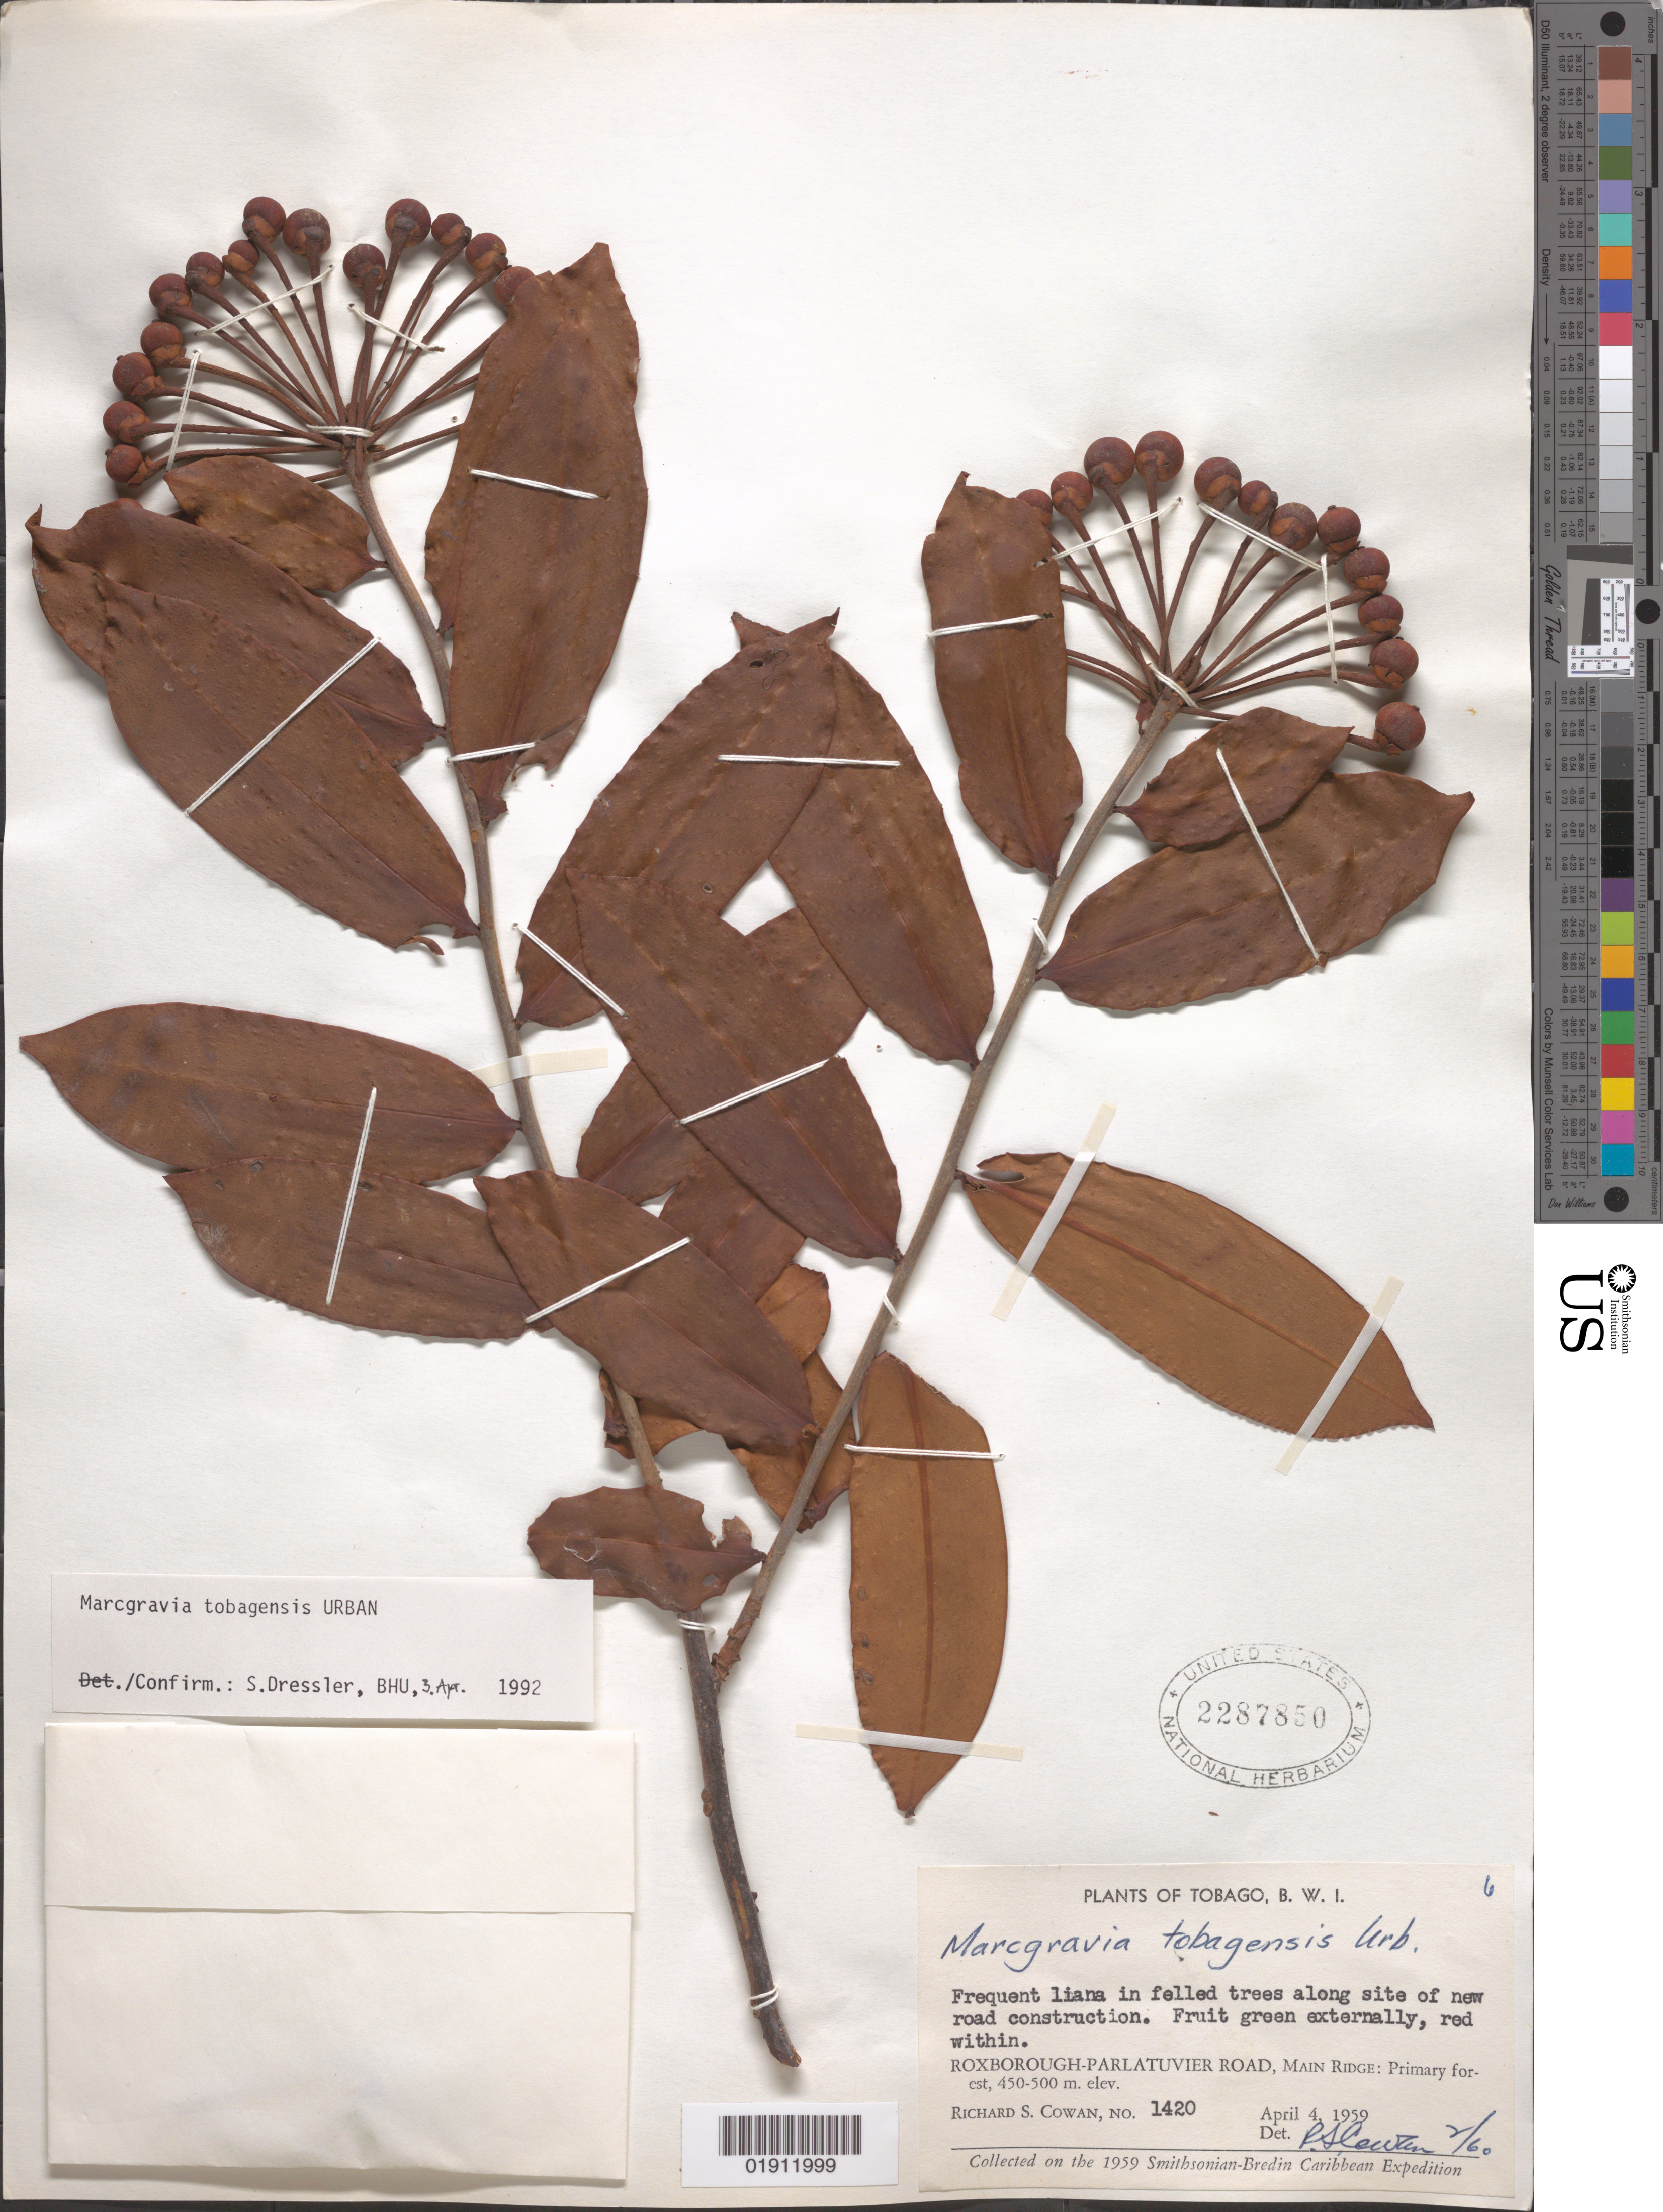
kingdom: Plantae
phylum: Tracheophyta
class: Magnoliopsida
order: Ericales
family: Marcgraviaceae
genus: Marcgravia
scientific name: Marcgravia tobagensis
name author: Urb.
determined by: Dressler, S., (FR), Forschungsinstitut Und Naturmuseum Senckenberg (GERMANY)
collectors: R. S. Cowan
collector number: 1420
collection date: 1959-04-04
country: Trinidad and Tobago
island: Tobago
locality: Roxborough-Parlatuvier Road, Main Ridge, along site of new road construction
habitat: Primary forest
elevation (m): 400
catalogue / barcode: US 2287850